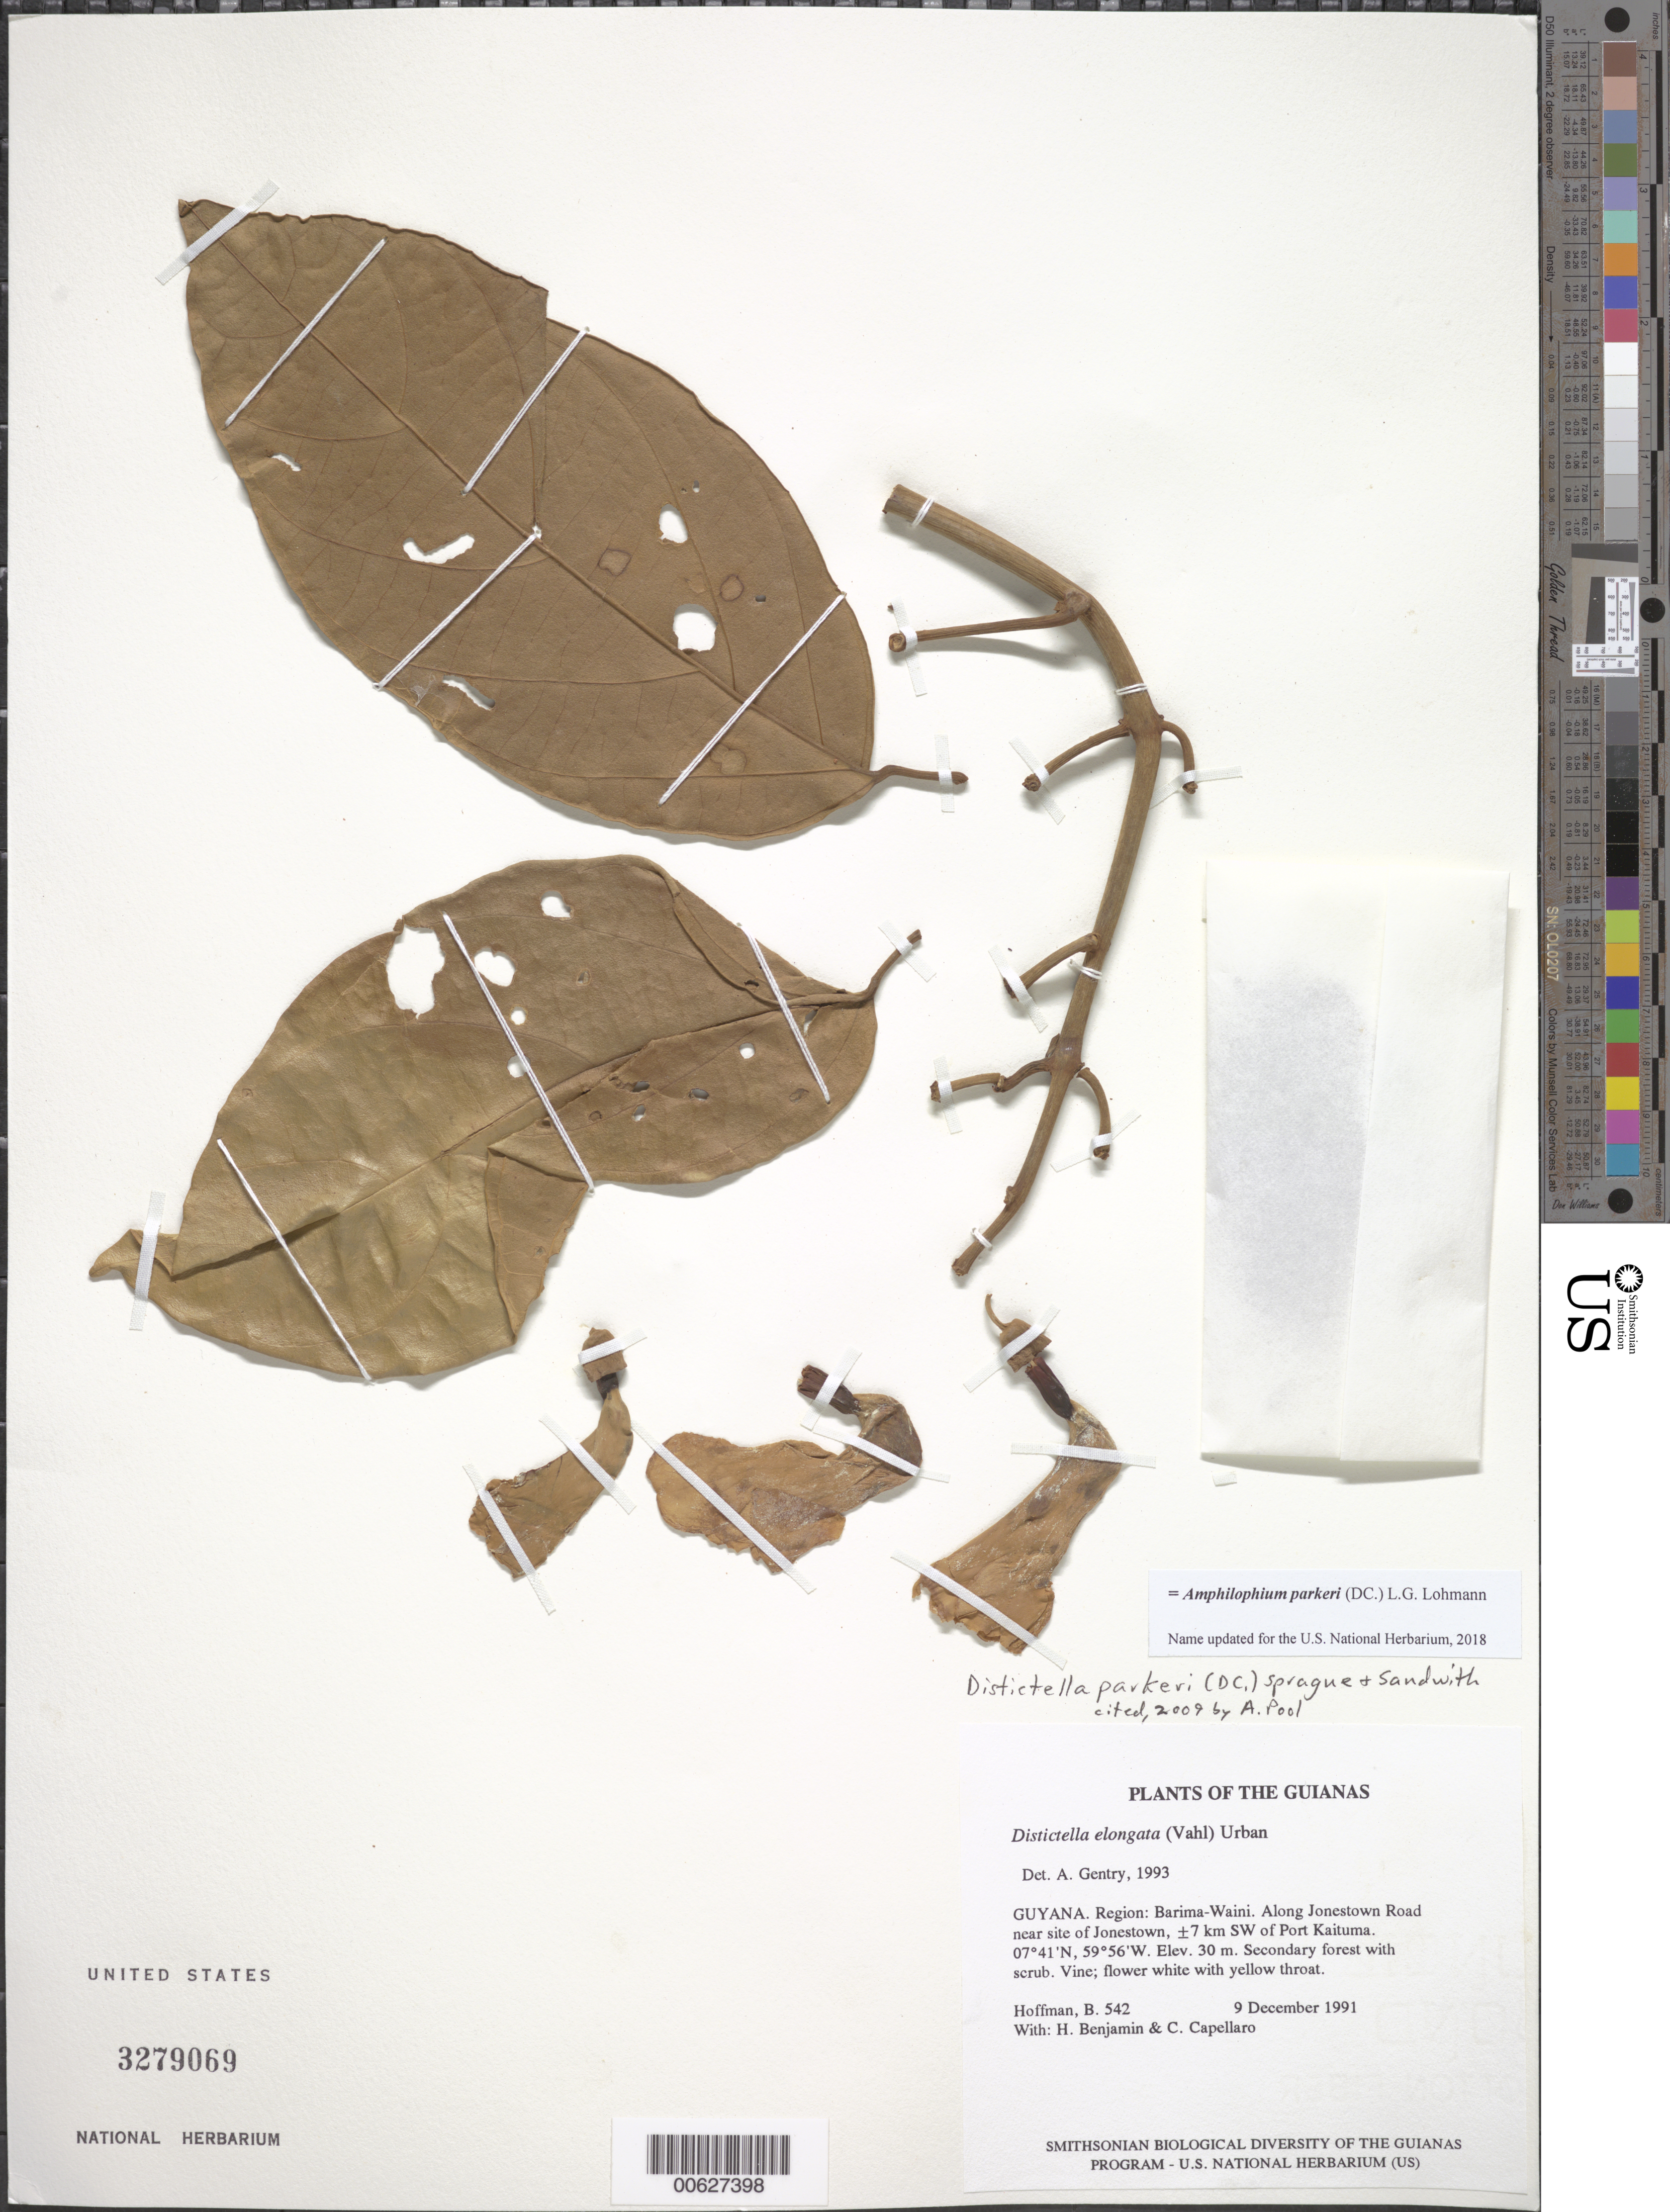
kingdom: Plantae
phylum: Tracheophyta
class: Magnoliopsida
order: Lamiales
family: Bignoniaceae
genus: Amphilophium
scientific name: Amphilophium parkeri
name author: (DC.) L.G. Lohmann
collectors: B. Hoffman, H. Benjamin & C. Capellaro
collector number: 542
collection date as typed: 9 December 1991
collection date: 1991-12-09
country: Guyana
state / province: Barima-Waini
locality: Along Jonestown Road near site of Jonestown, ±7 km SW of Port Kaituma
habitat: Secondary forest with scrub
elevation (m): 30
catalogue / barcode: US 3279069